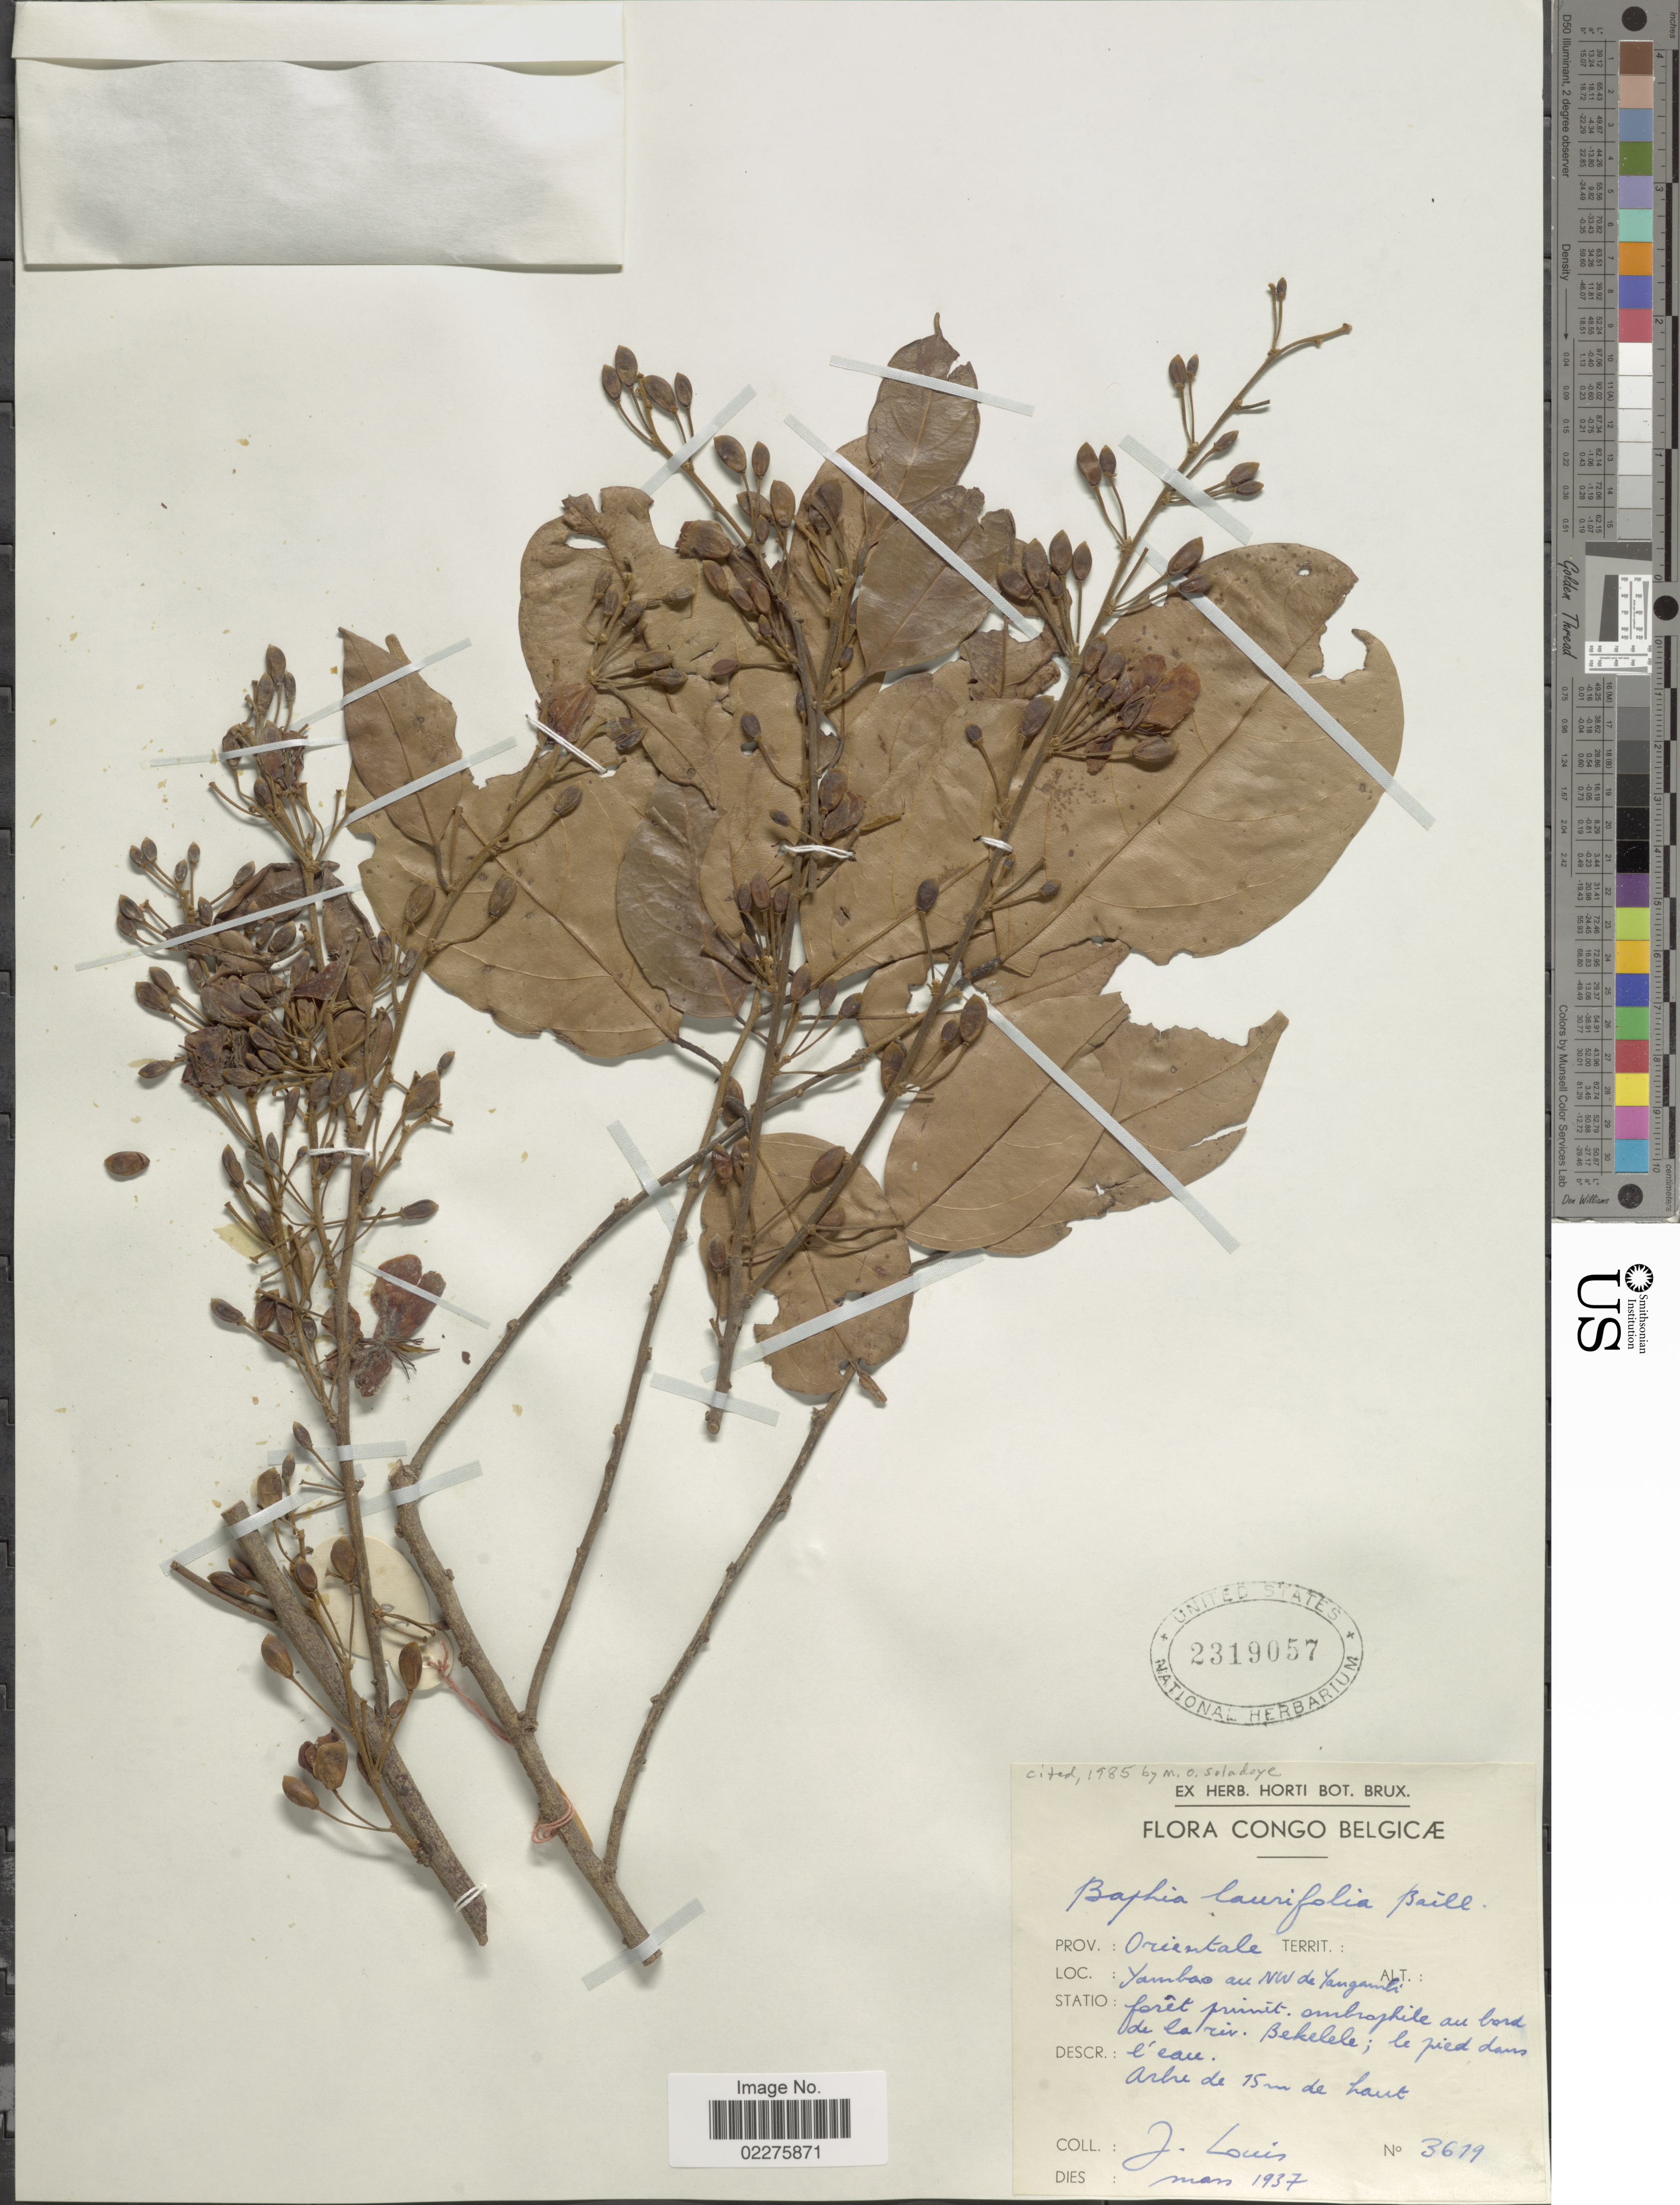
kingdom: Plantae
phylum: Tracheophyta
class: Magnoliopsida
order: Fabales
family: Fabaceae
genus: Baphia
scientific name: Baphia laurifolia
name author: Baill.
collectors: J. Louis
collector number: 3619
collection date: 1937-03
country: Congo, Democratic Republic of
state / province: Tshopo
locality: Congo Belgicae, Yambao au NW de Yangambi, au bord de la riv. Bekelele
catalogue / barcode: US 2319057